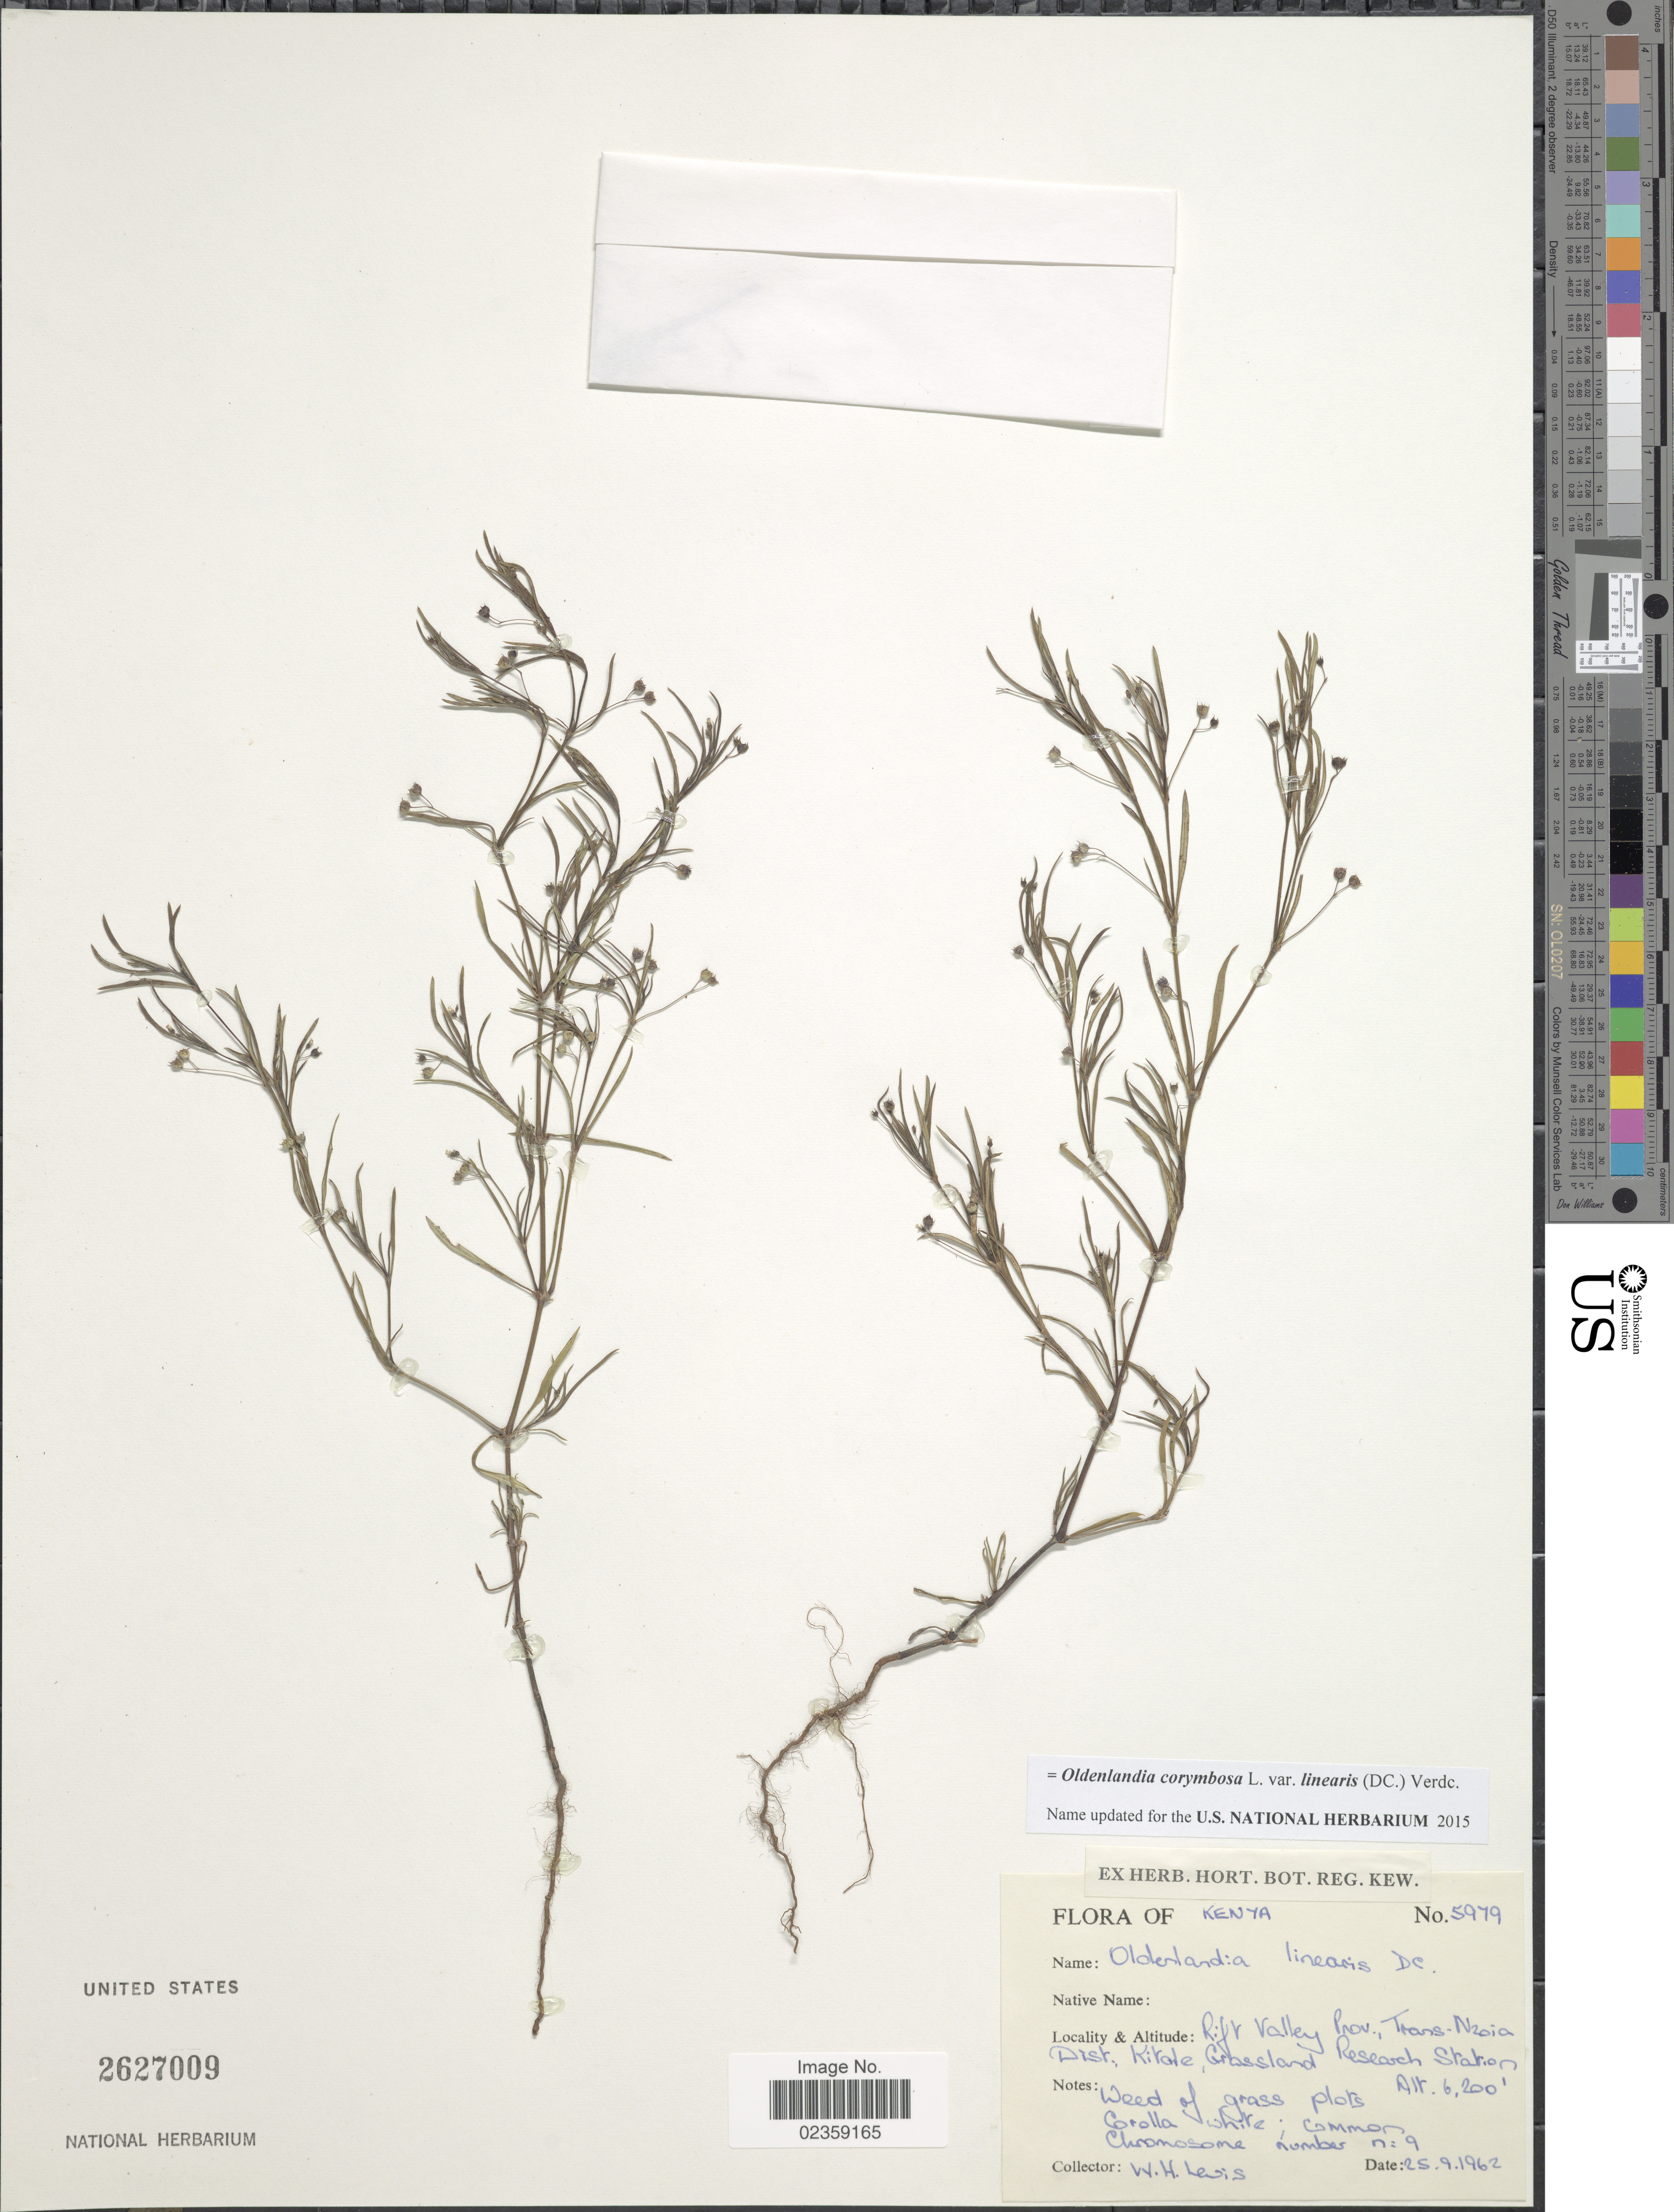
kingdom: Plantae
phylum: Tracheophyta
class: Magnoliopsida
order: Gentianales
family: Rubiaceae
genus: Oldenlandia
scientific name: Oldenlandia linearis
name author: DC.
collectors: W. H. Lewis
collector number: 5979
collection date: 1962-09-25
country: Kenya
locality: Rift Valley Prov., Trans-Mzoia Dist., Kitote, Grassland Research Station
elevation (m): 1890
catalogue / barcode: US 2627009